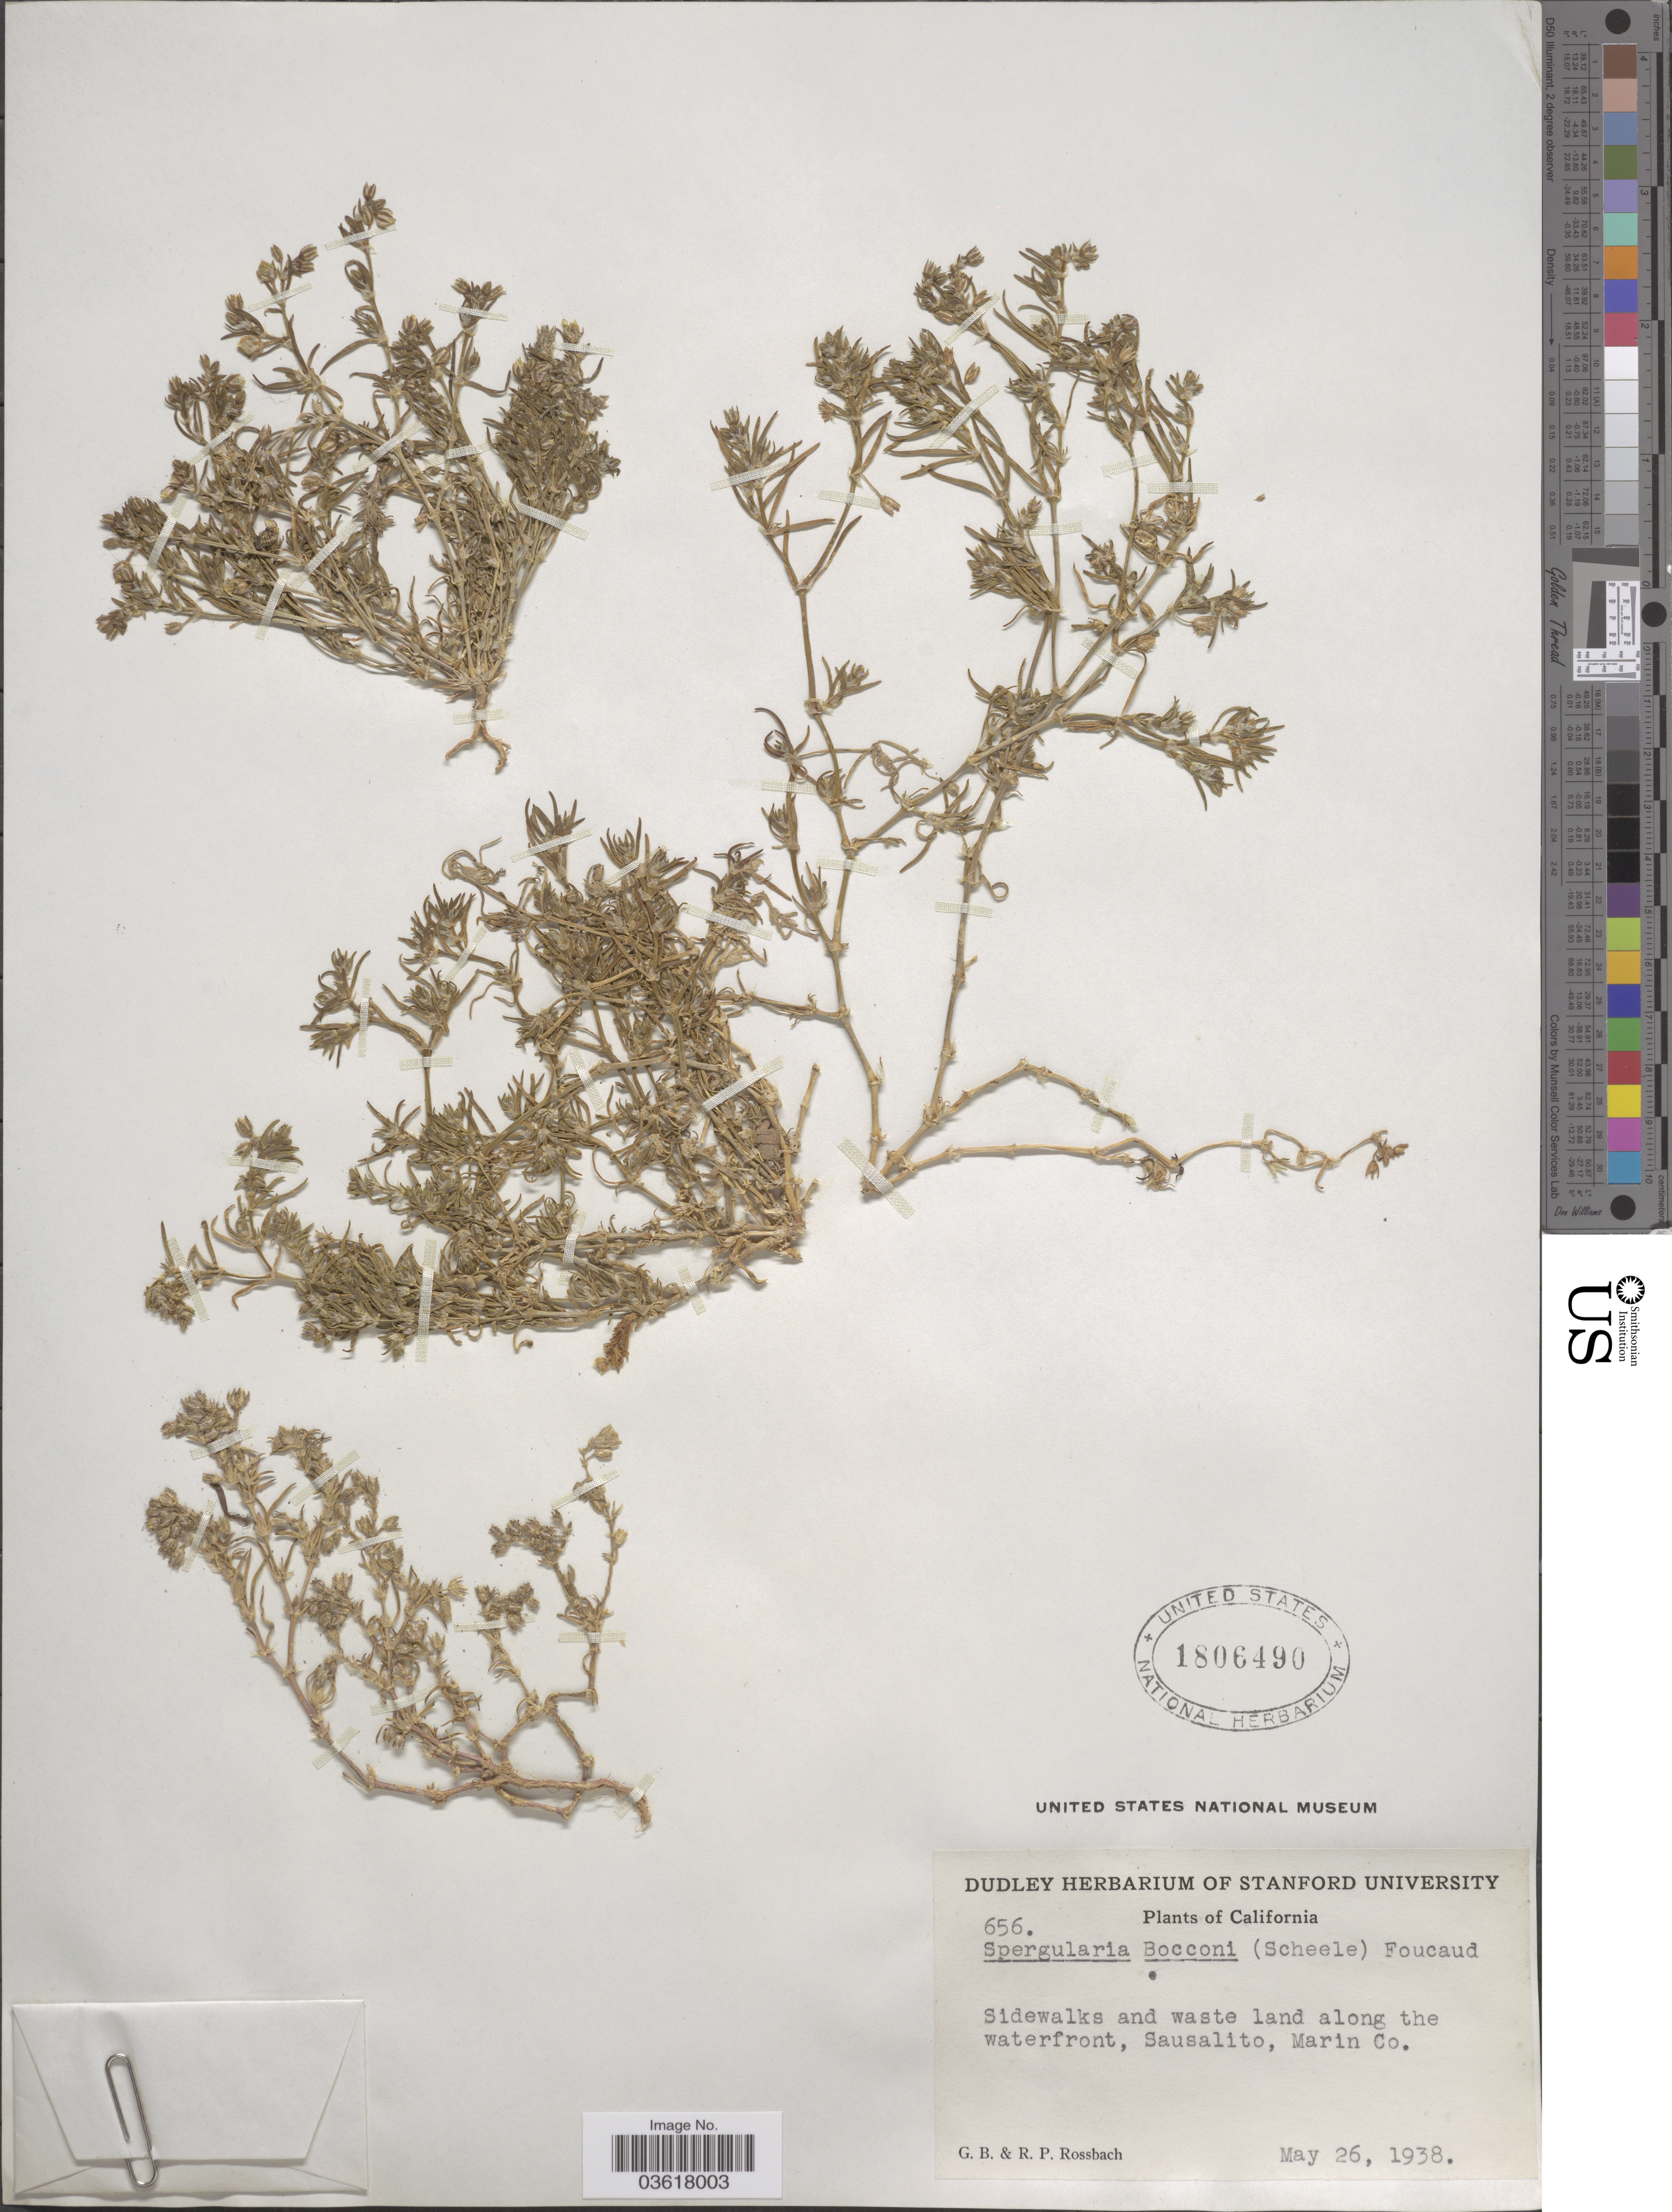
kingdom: Plantae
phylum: Tracheophyta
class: Magnoliopsida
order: Caryophyllales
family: Caryophyllaceae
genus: Spergularia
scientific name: Spergularia bocconi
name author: Foucaud ex Merino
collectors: G. Rossbach & R. P. Rossbach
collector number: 656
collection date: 1938-05-26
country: United States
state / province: California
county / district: Marin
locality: Sidewalks and waste land along the waterfront, Sausalito, Marin Co.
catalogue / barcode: US 1806490